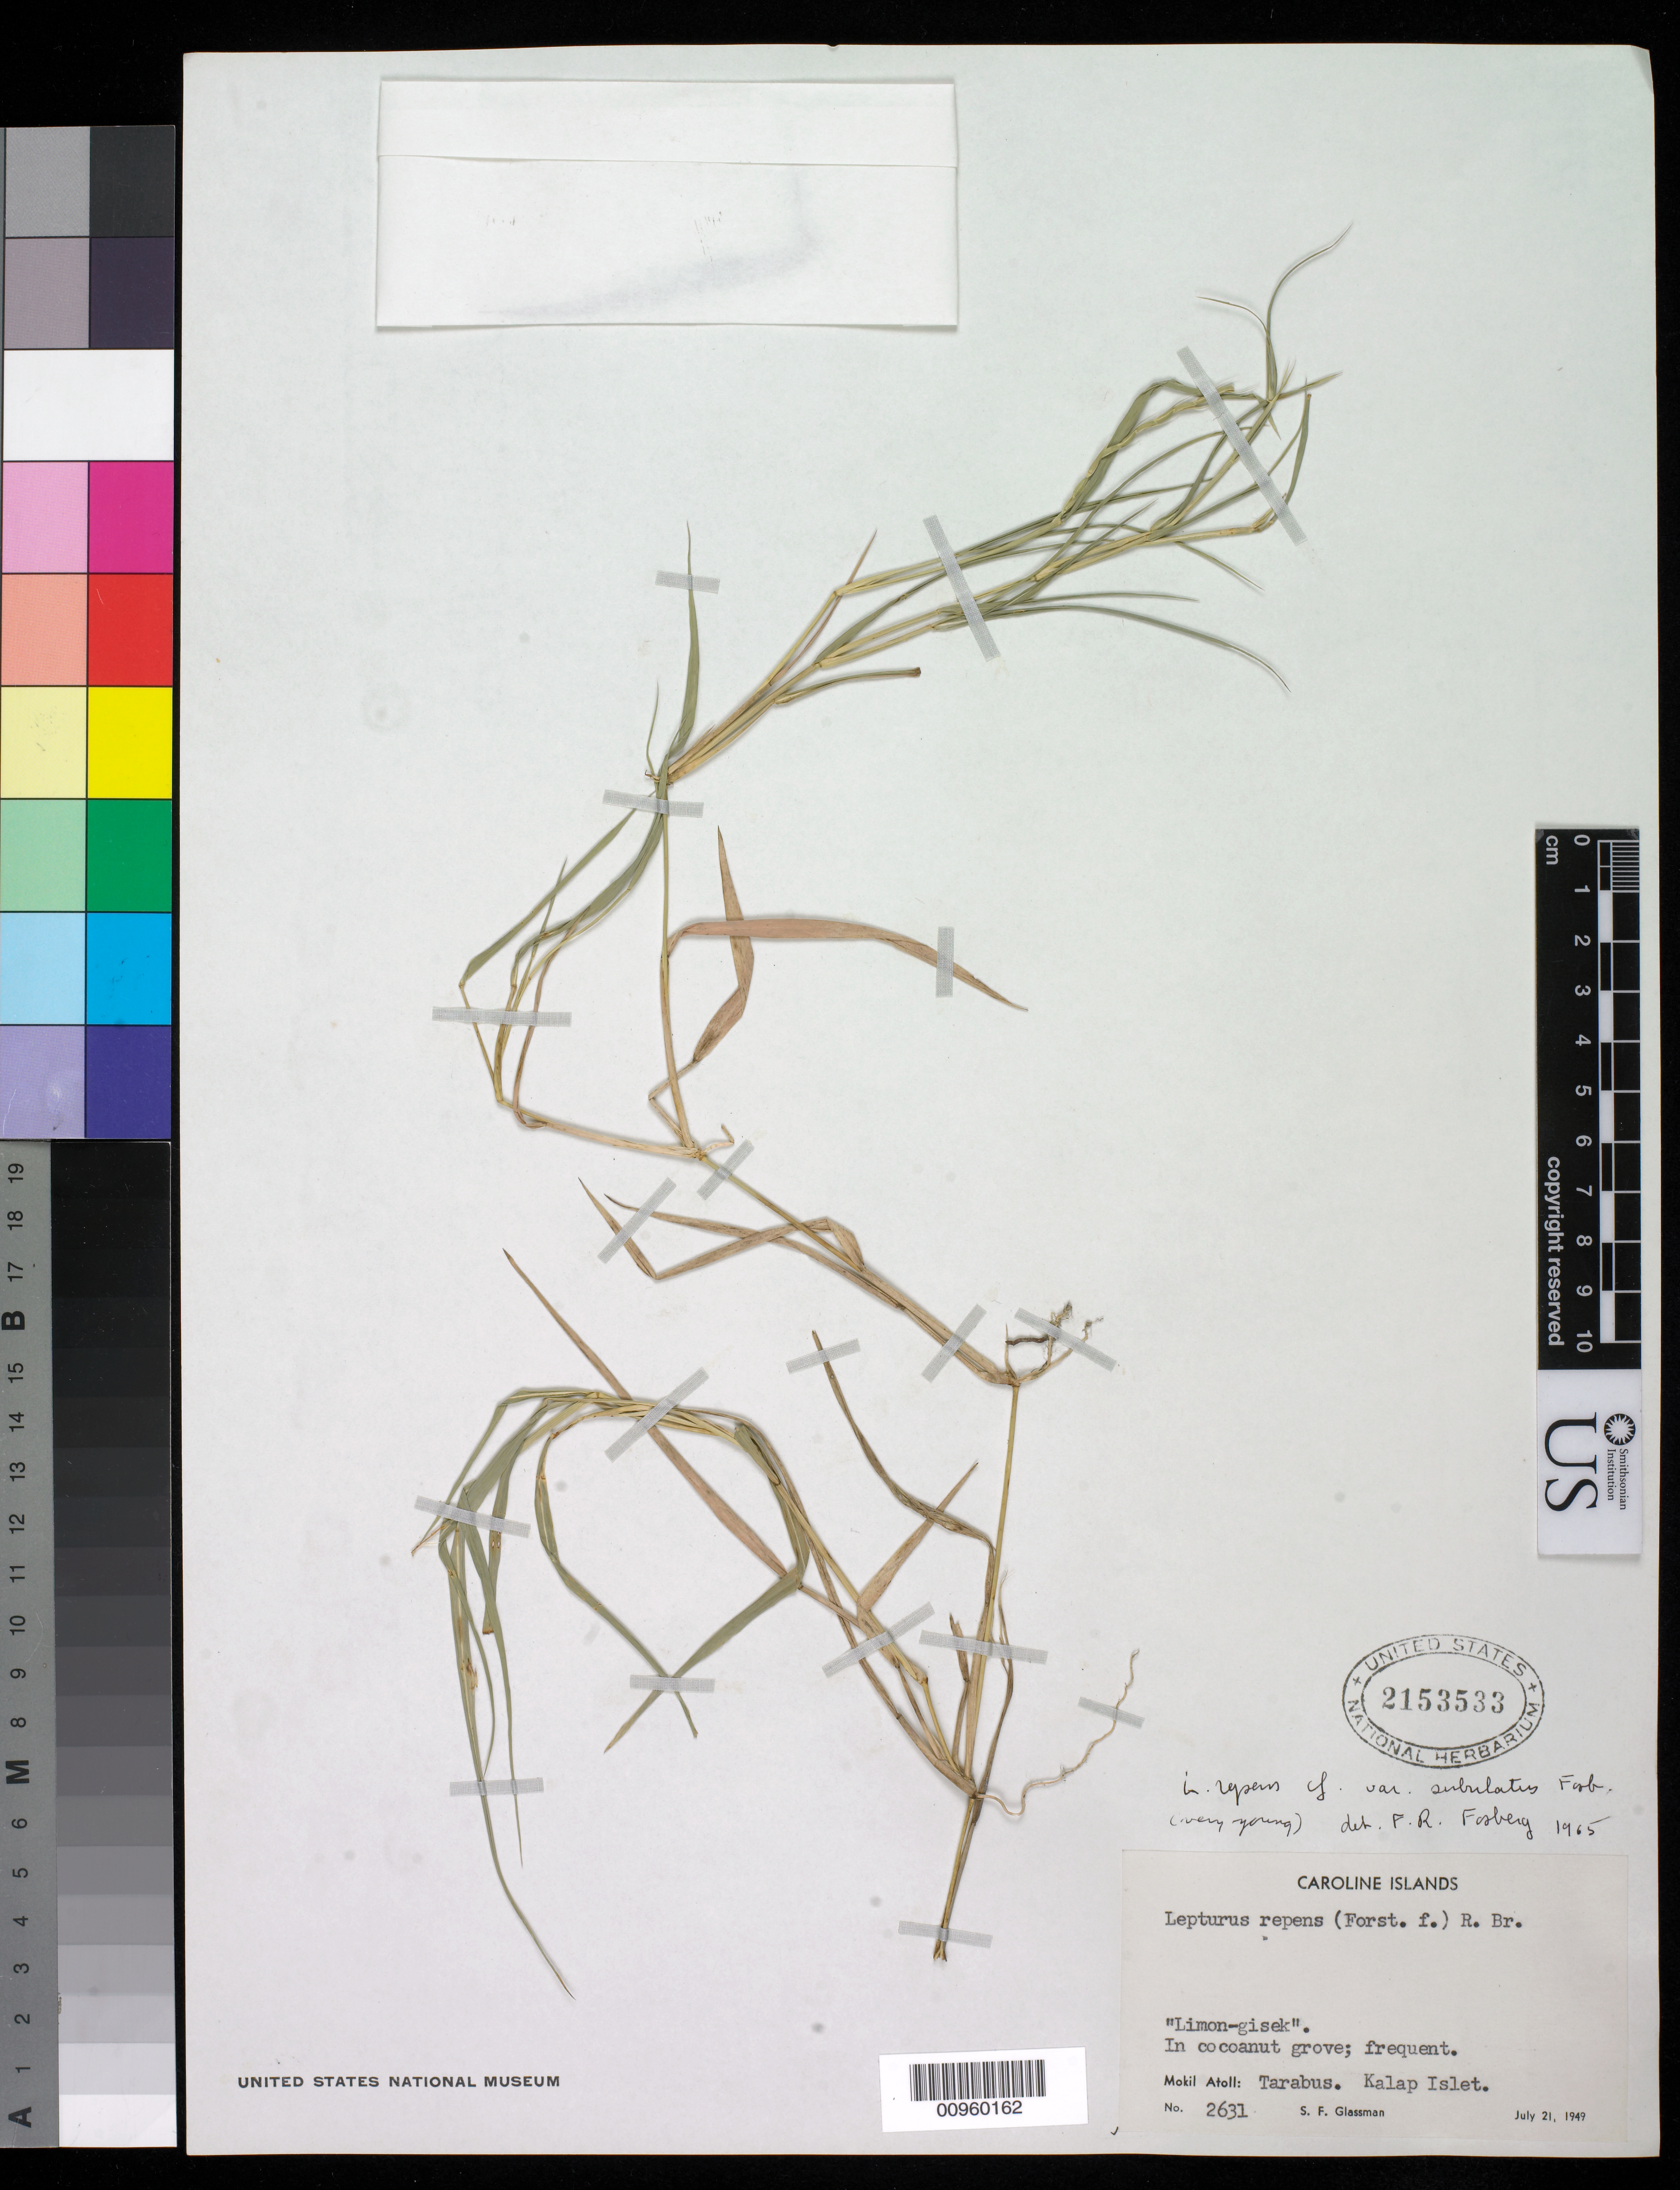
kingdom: Plantae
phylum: Tracheophyta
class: Liliopsida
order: Poales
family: Poaceae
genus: Lepturus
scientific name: Lepturus repens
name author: (J.R. Forst.) R. Br.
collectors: S. F. Glassman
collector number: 2631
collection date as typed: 21 Jul 1949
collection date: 1949-07-21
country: Micronesia, Federated States of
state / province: Pohnpei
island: Mwokil (Mokil) Atoll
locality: In cocnut grove; frequent.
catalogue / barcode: US 2153533